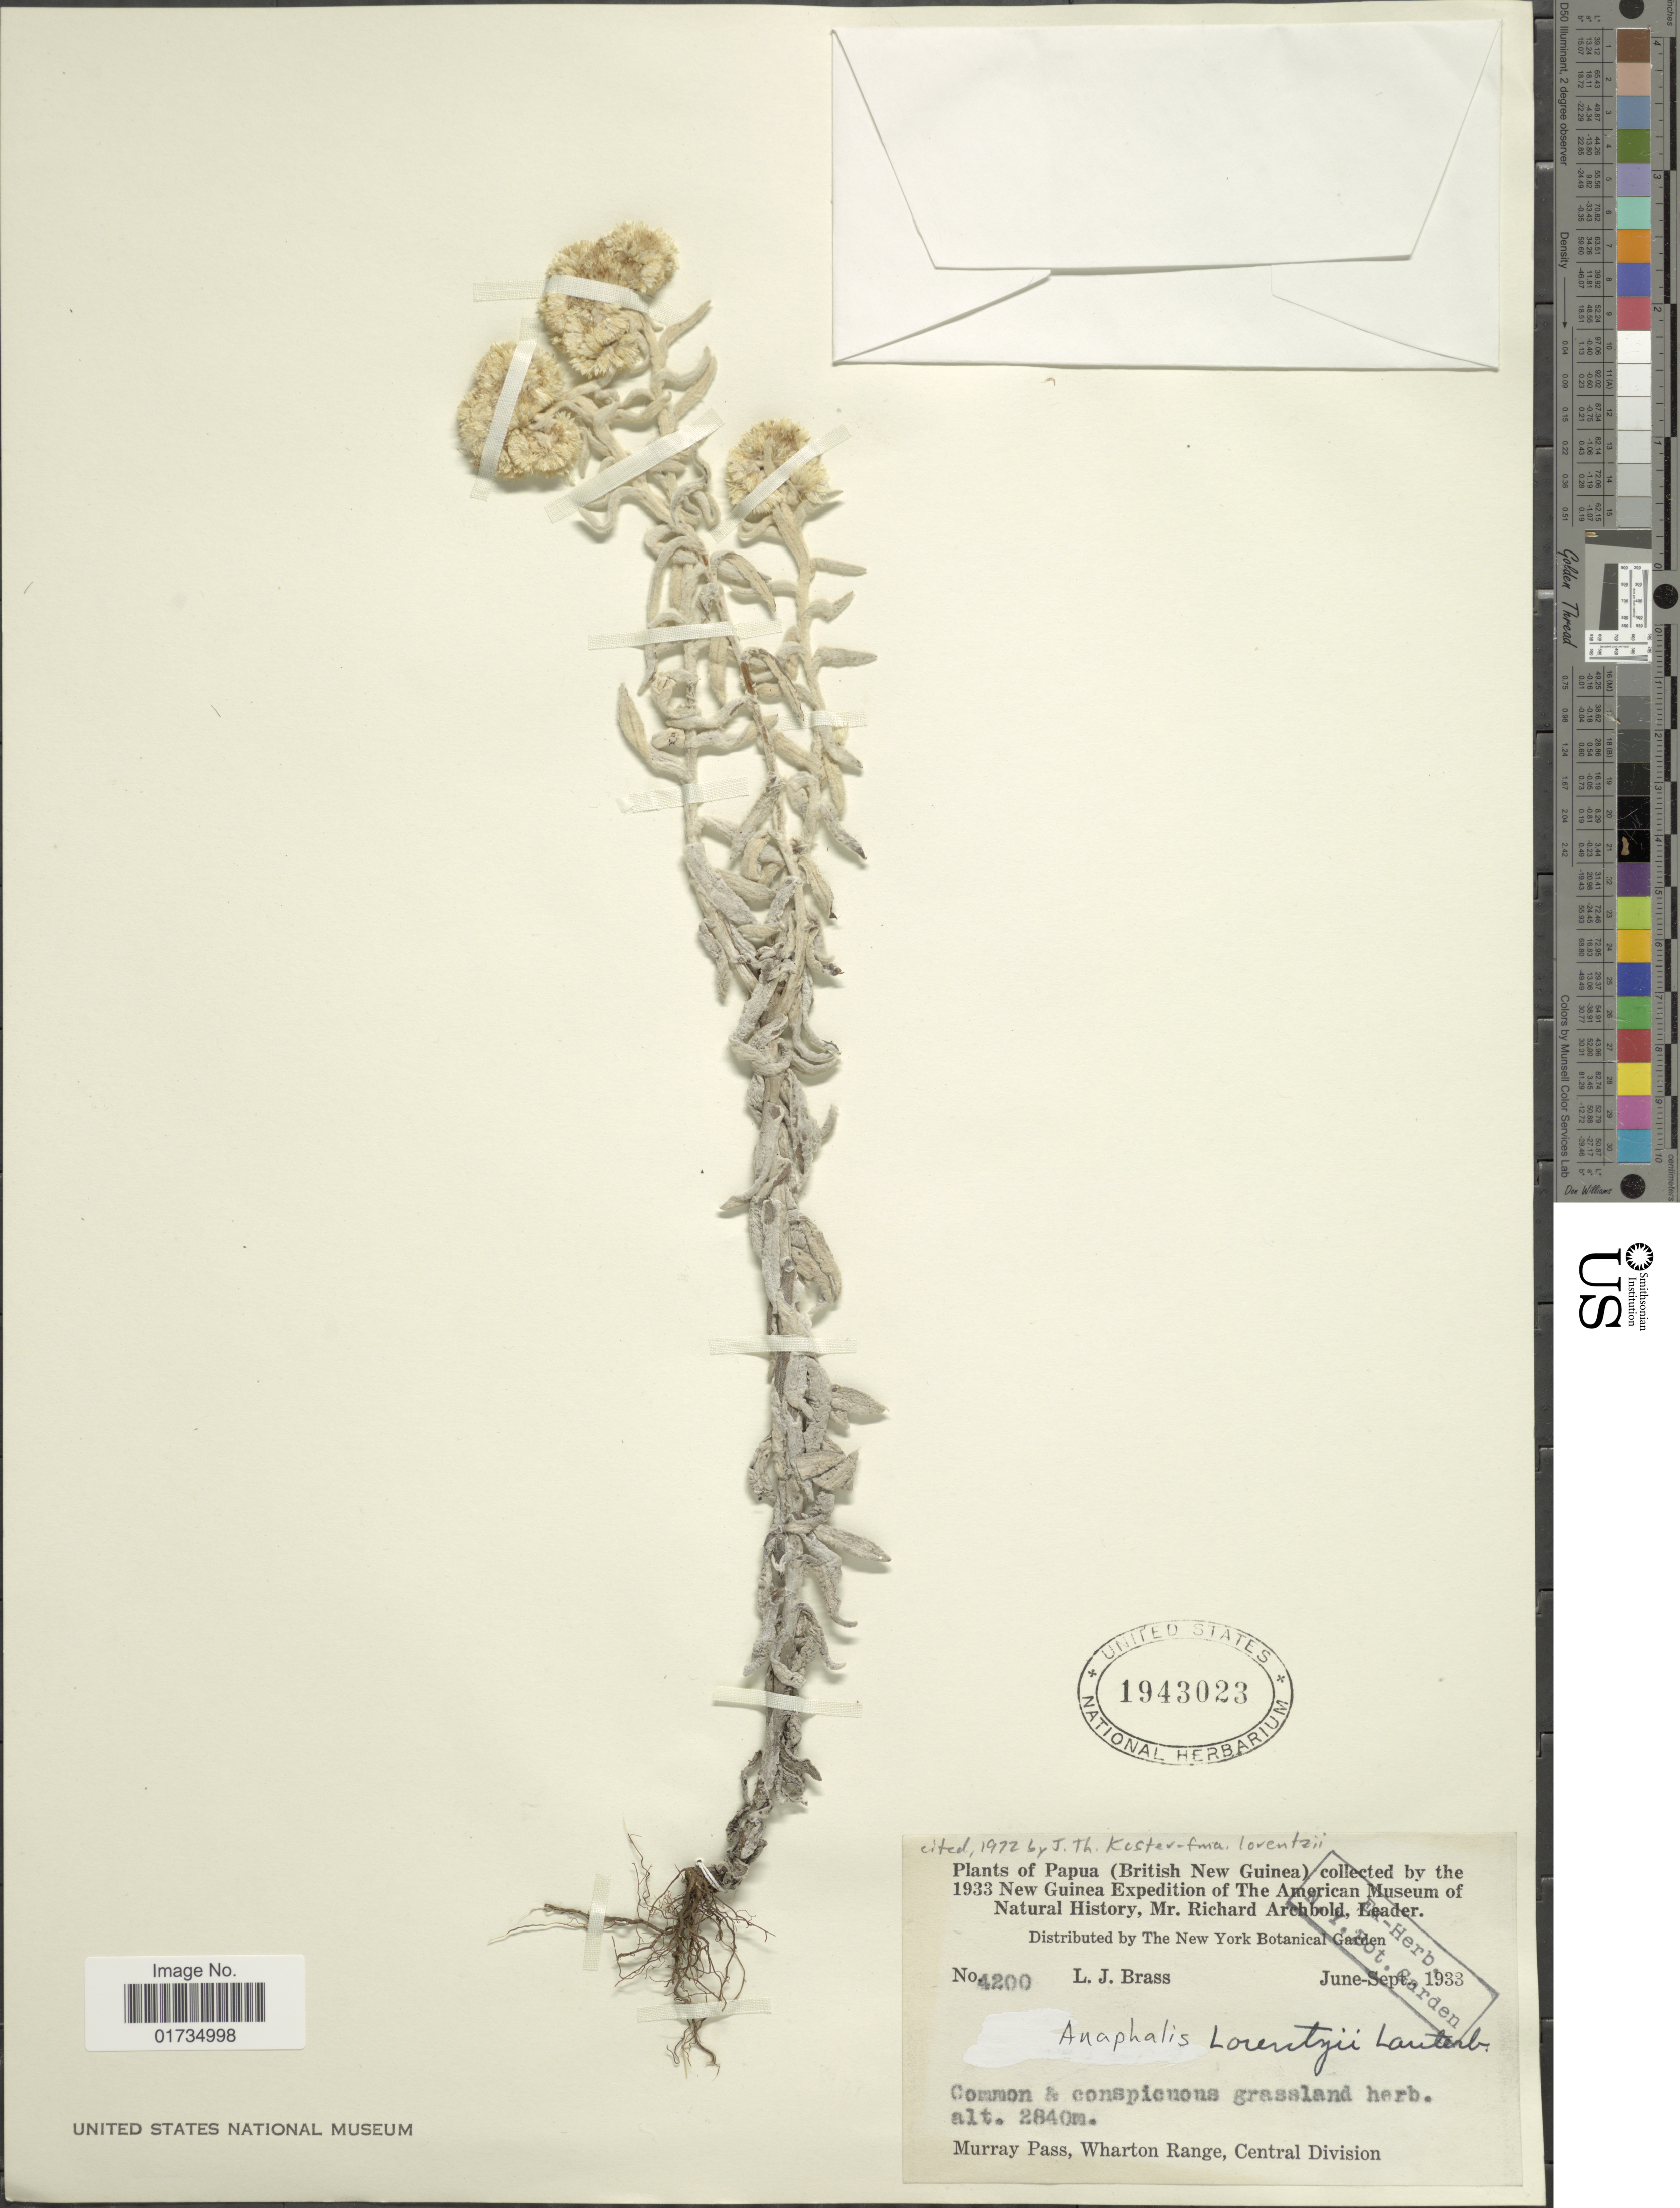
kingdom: Plantae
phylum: Tracheophyta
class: Magnoliopsida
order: Asterales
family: Asteraceae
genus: Anaphalis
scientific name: Anaphalis lorentzii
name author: Lauterb.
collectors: L. J. Brass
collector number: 4200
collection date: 1933-06/1933-09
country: Papua New Guinea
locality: Papua (British New Guinea) Murray Pass, Wharton Range, Central Division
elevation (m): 2840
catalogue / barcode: US 1943023